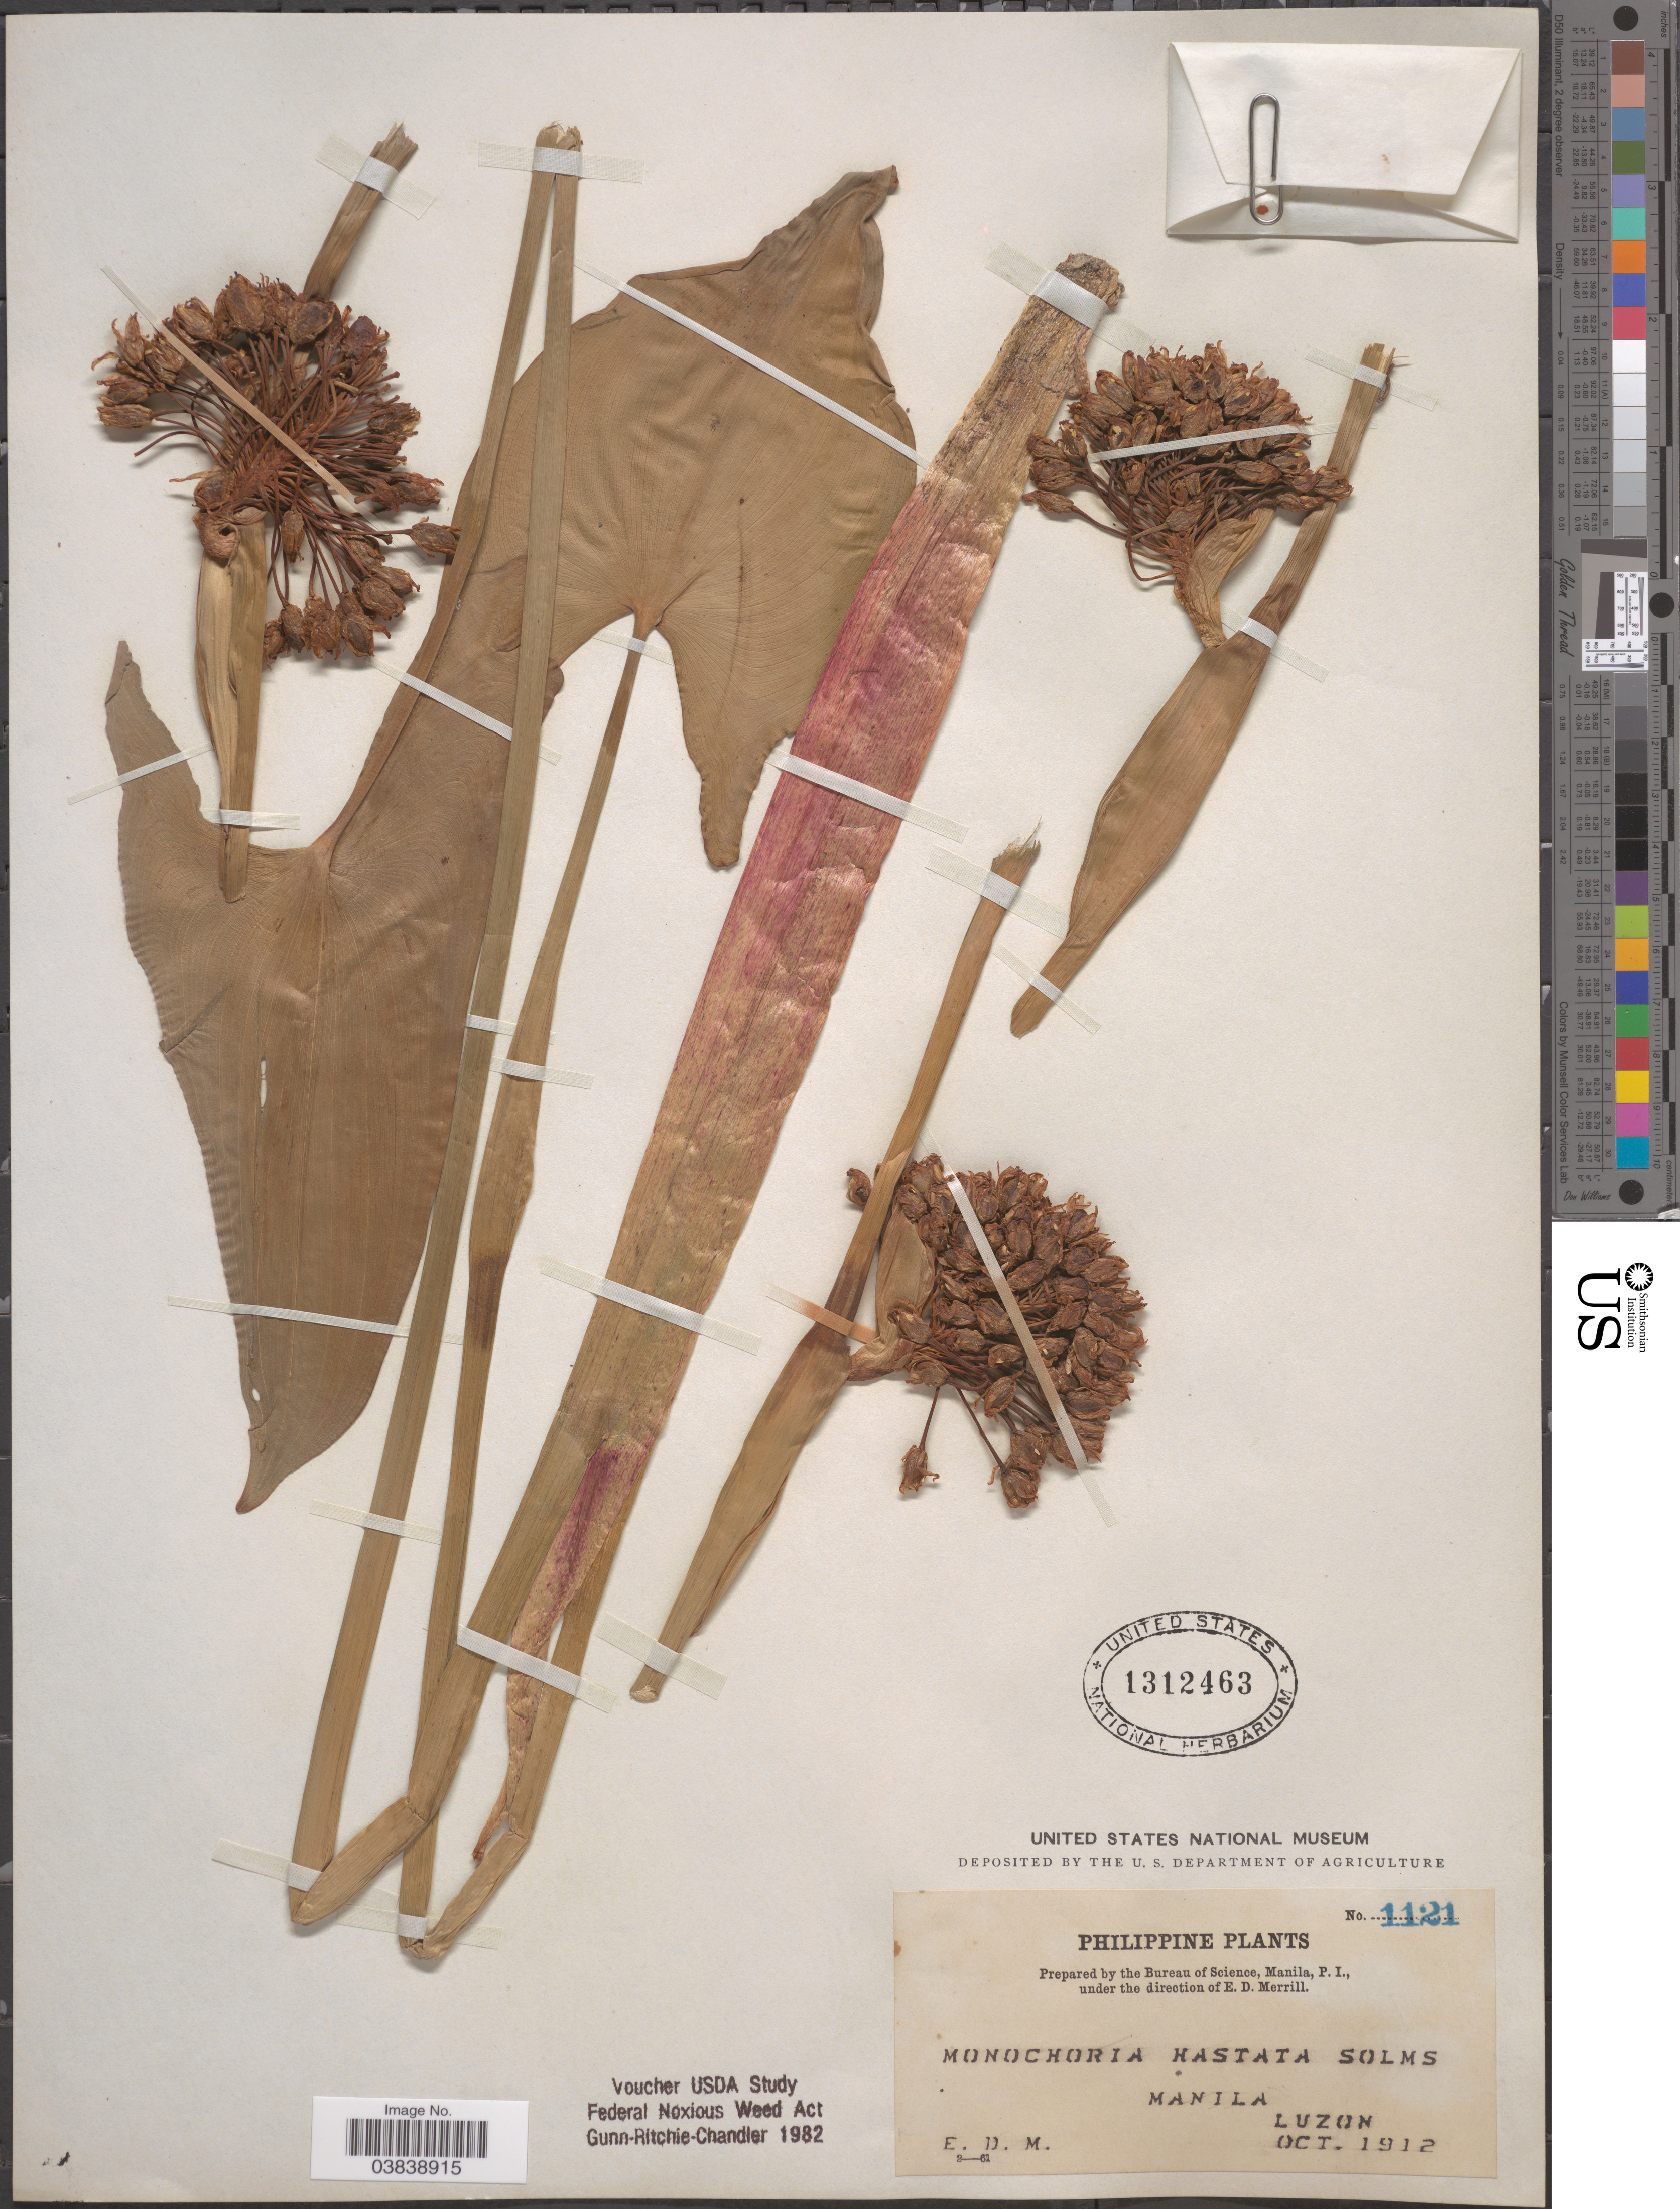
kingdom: Plantae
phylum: Tracheophyta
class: Liliopsida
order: Commelinales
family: Pontederiaceae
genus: Monochoria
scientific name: Monochoria hastata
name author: (L.) Solms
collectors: E. D. Merrill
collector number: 1121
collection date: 1912-10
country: Philippines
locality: Manila, Luzon.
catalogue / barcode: US 1312463